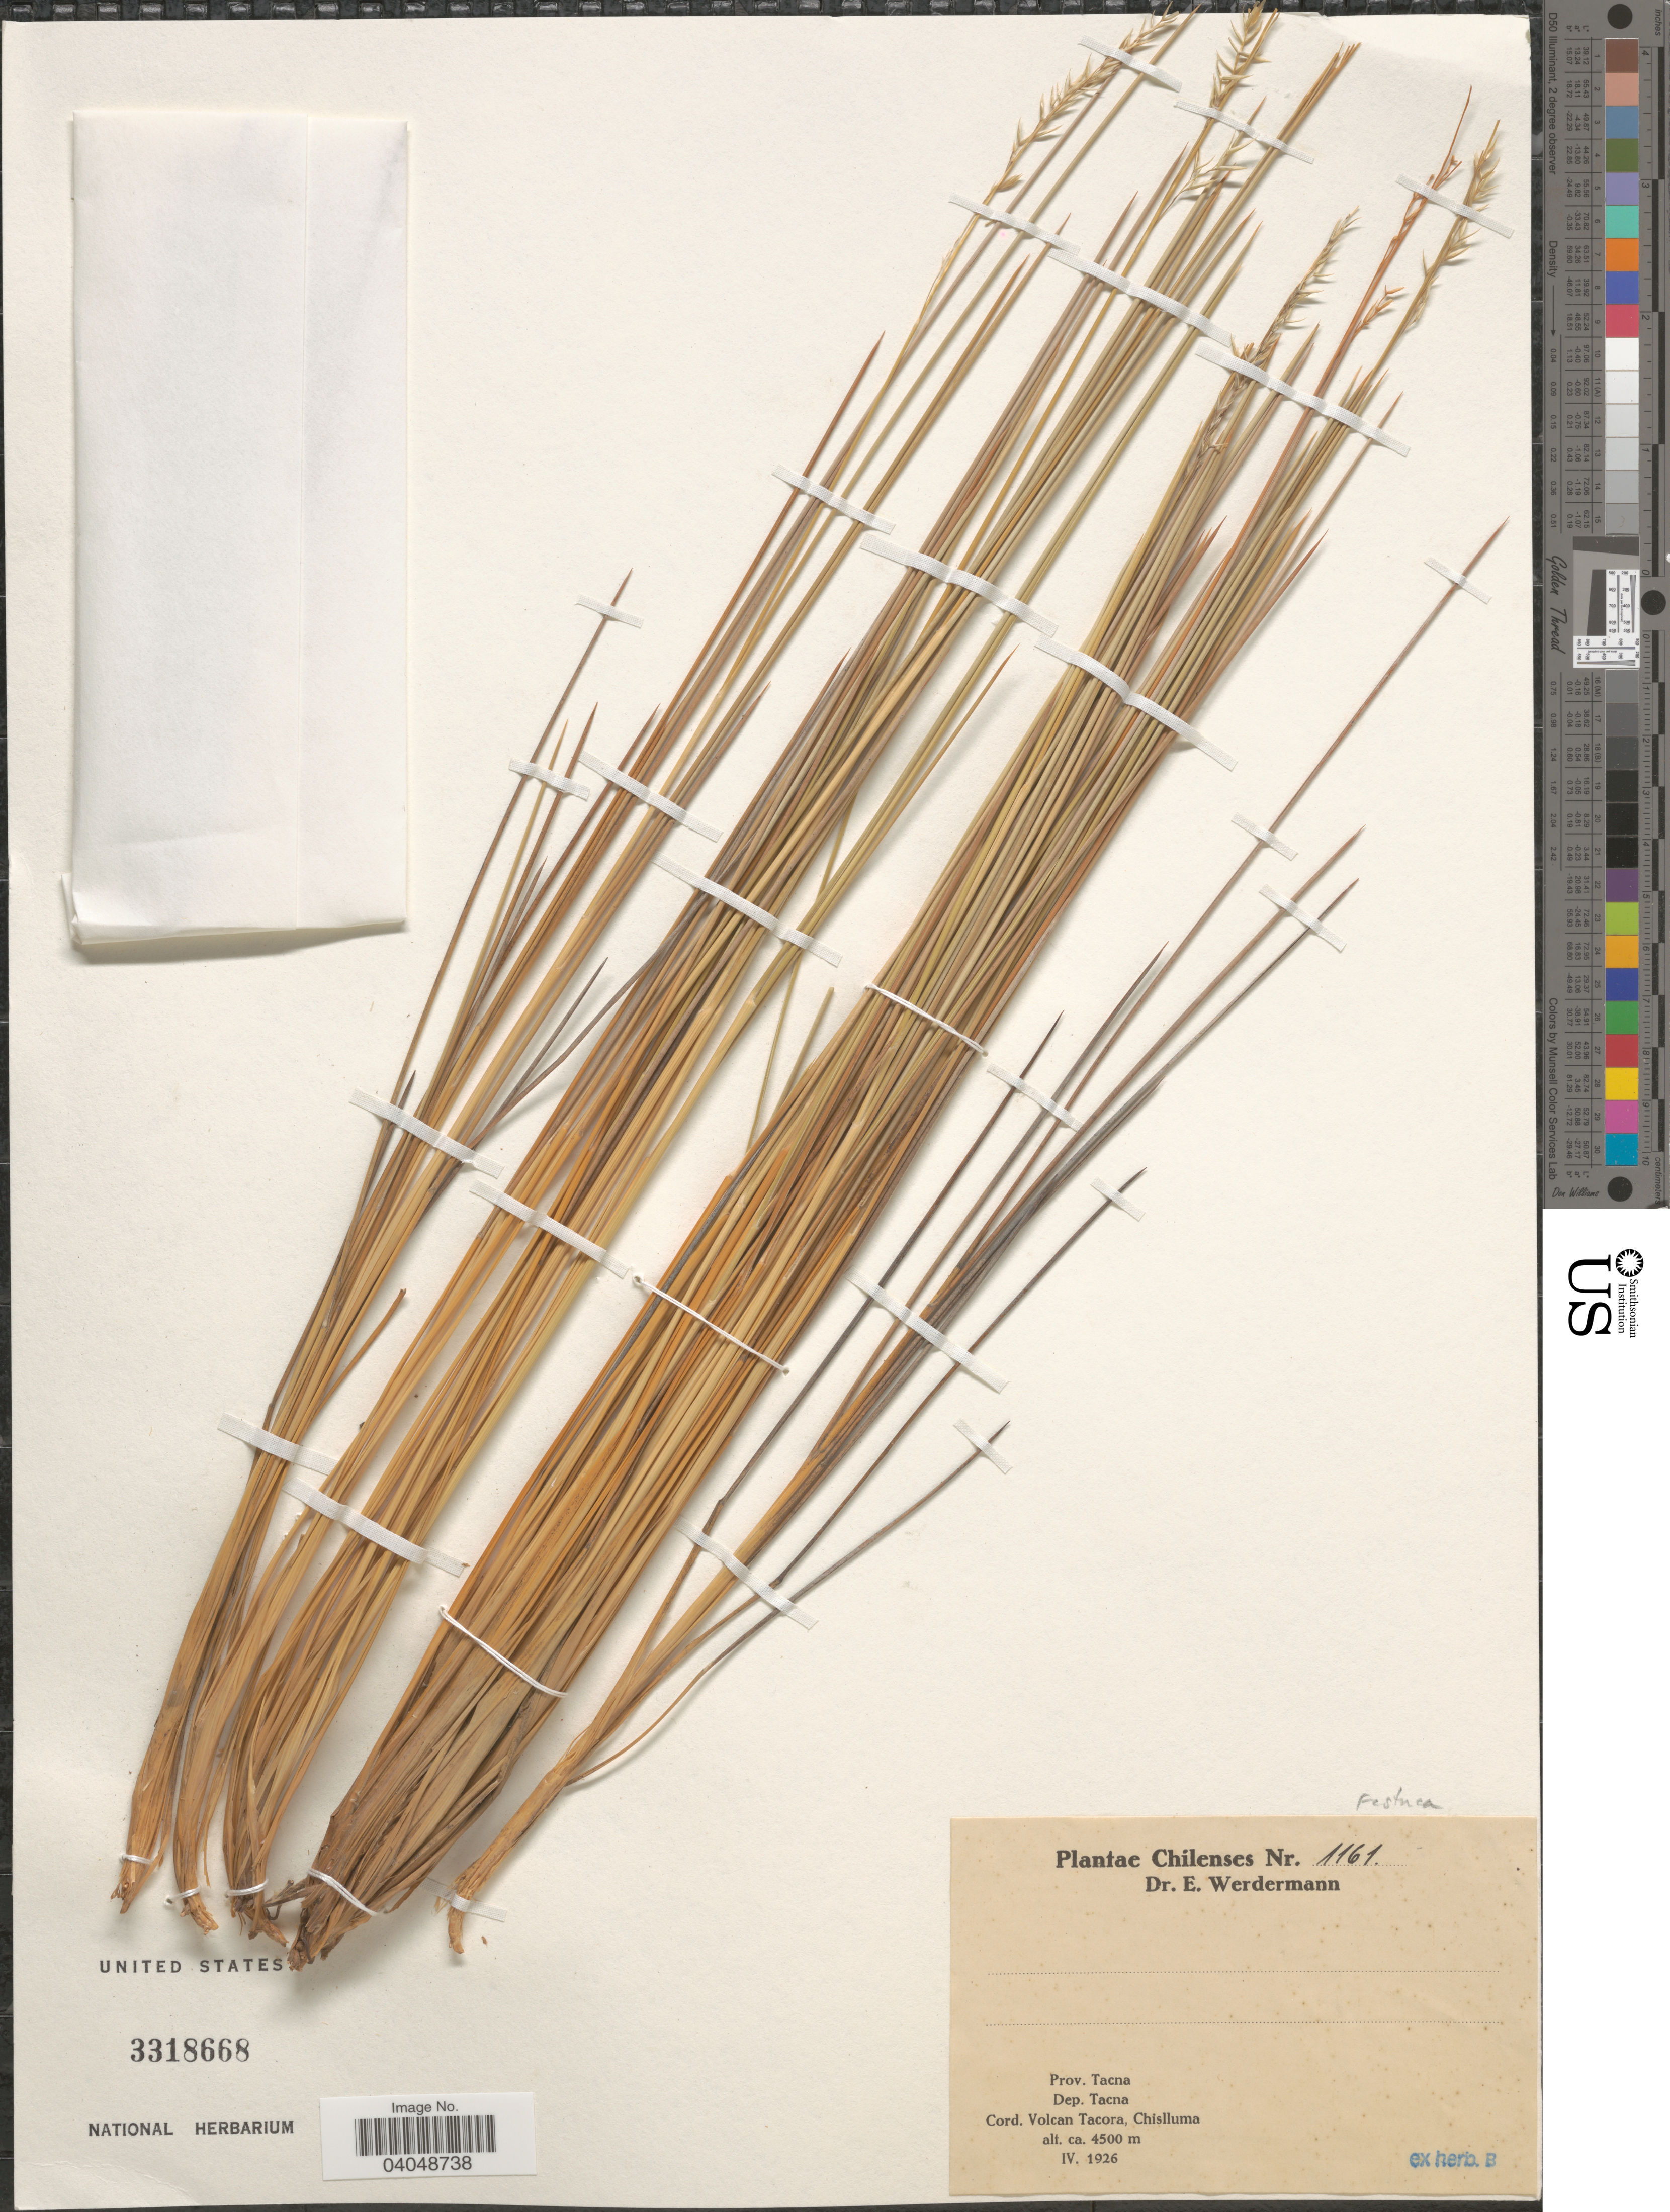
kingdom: Plantae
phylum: Tracheophyta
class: Liliopsida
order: Poales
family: Poaceae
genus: Festuca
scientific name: Festuca sp.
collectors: E. Werdermann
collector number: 1161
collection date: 1926-04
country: Chile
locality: Prov. Tacna. Dep. Tacna. Cord. Volcan Tacora, Chislluma.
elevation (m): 4500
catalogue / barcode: US 3318668